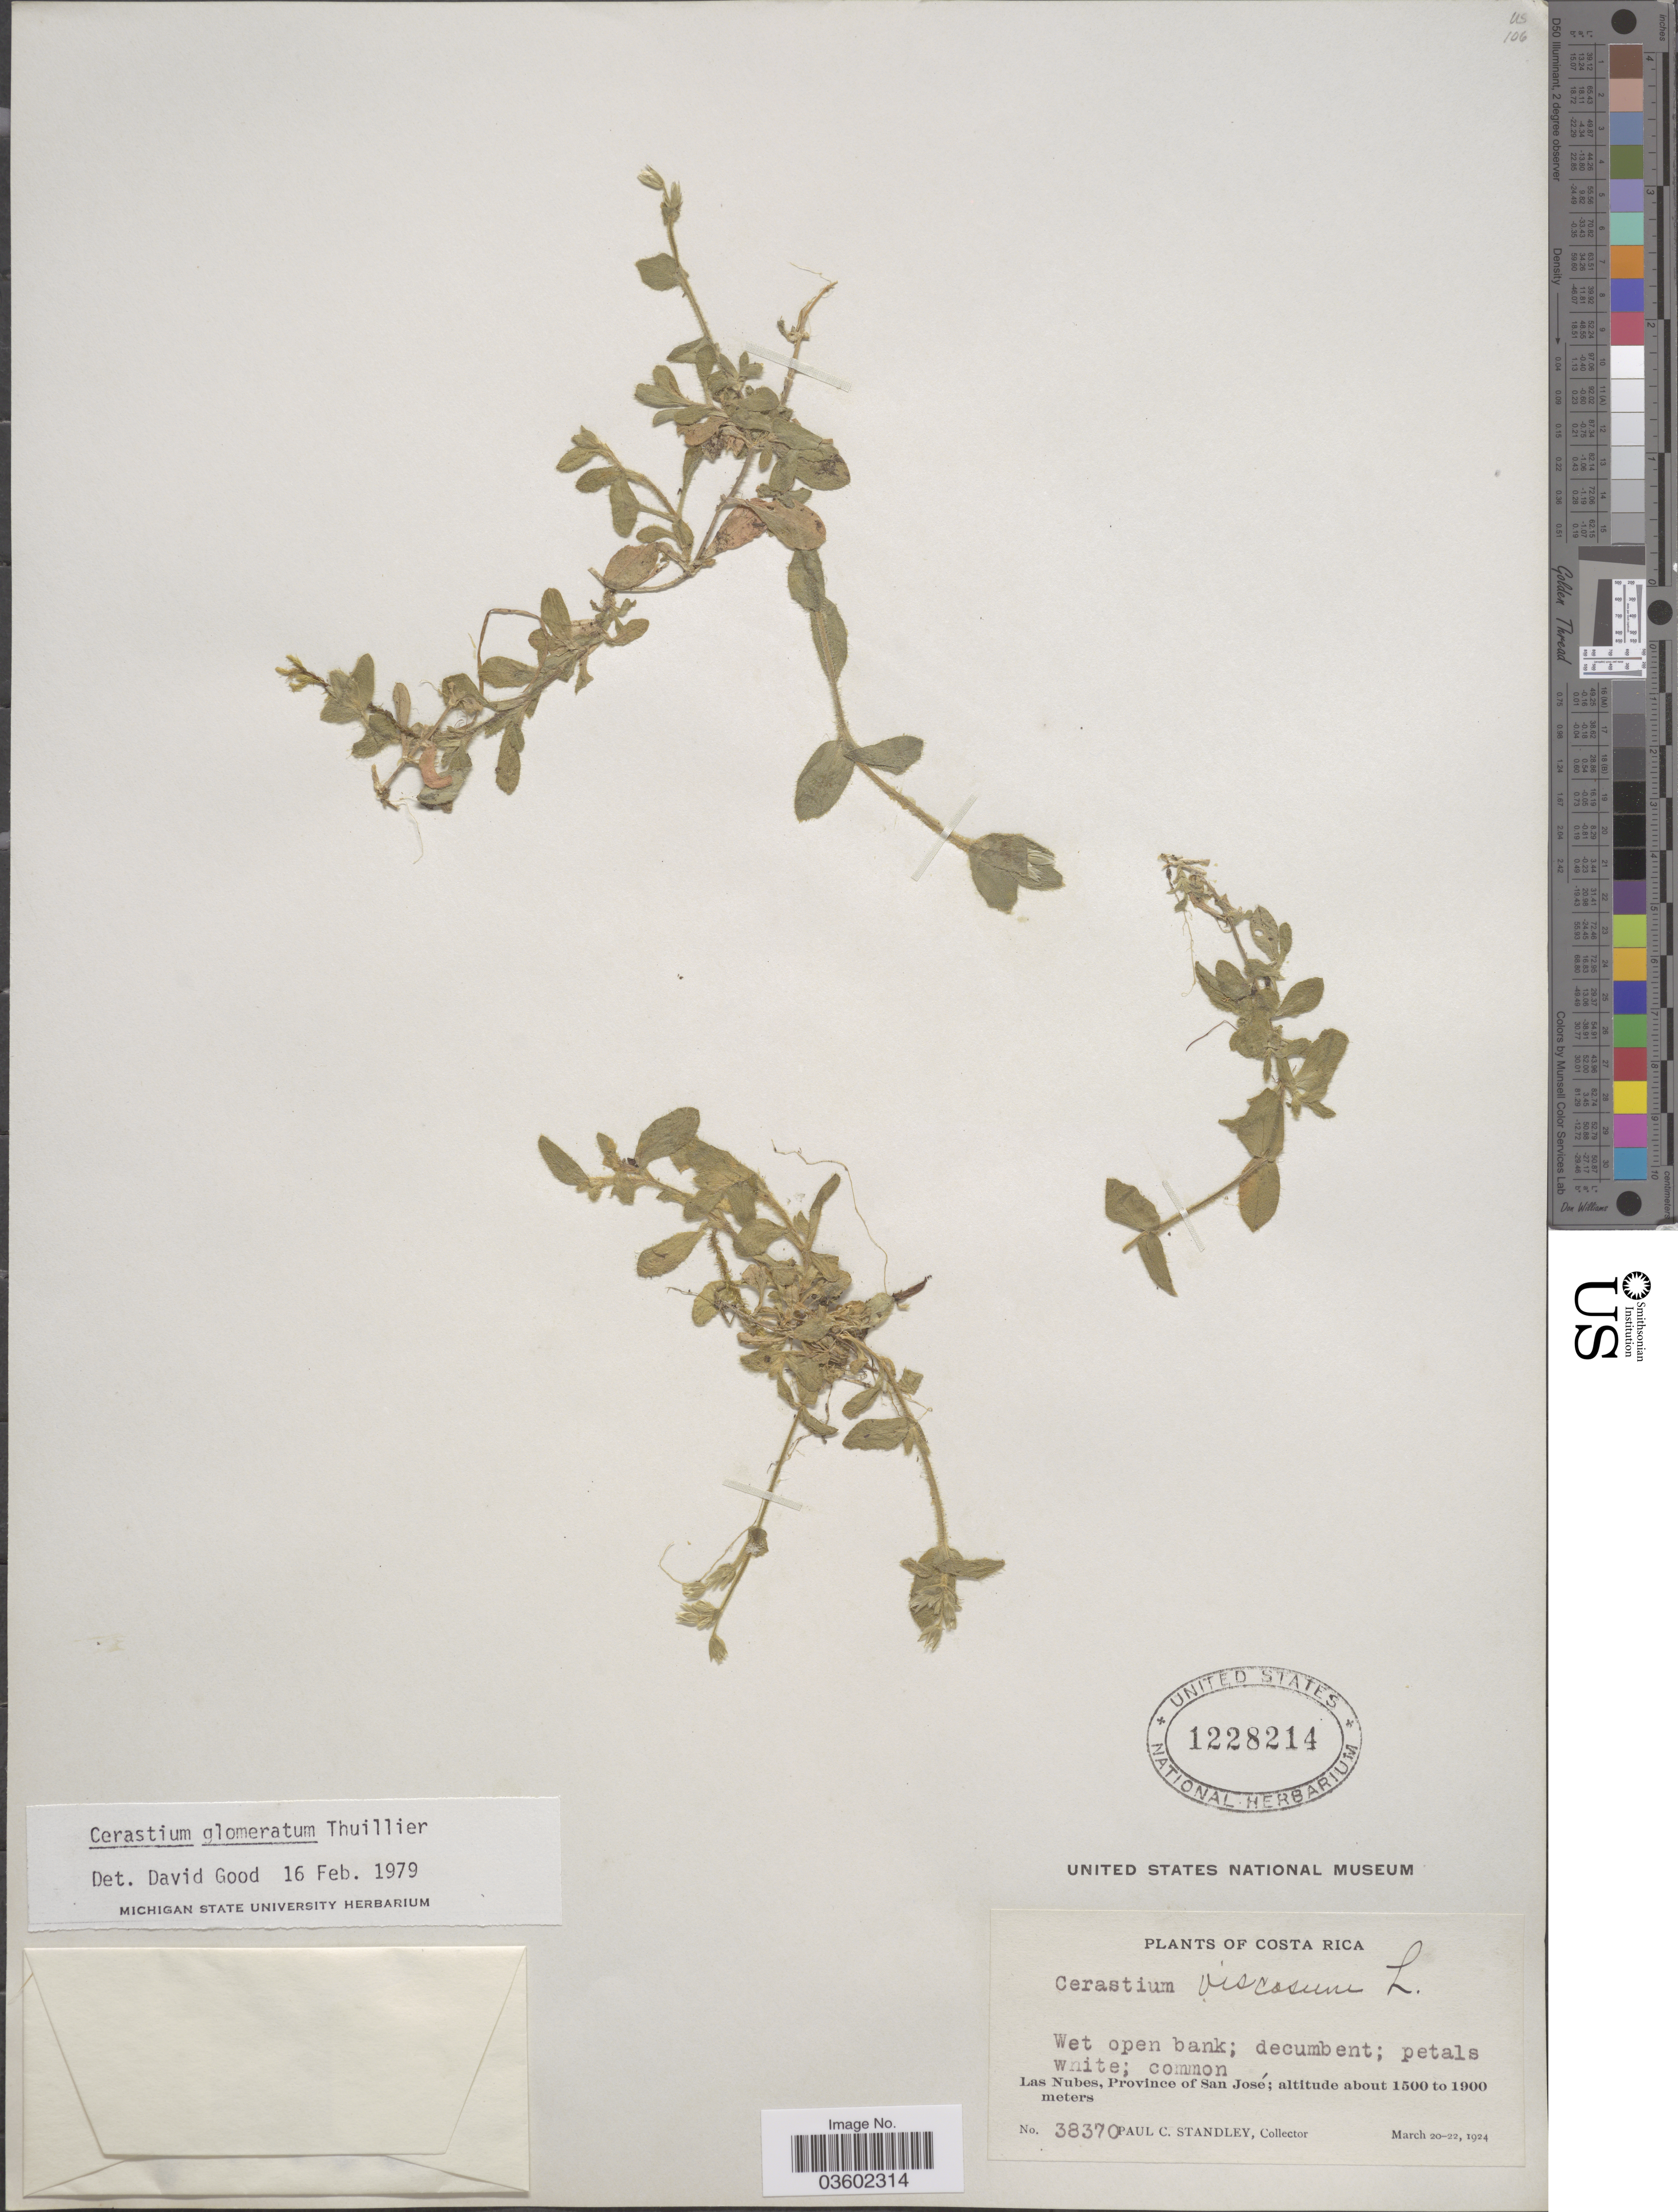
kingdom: Plantae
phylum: Tracheophyta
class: Magnoliopsida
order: Caryophyllales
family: Caryophyllaceae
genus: Cerastium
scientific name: Cerastium glomeratum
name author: Thuill.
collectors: P. C. Standley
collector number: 38370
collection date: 1924-03-20/1924-03-22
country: Costa Rica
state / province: San José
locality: Las Nubes.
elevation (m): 1500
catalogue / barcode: US 1228214